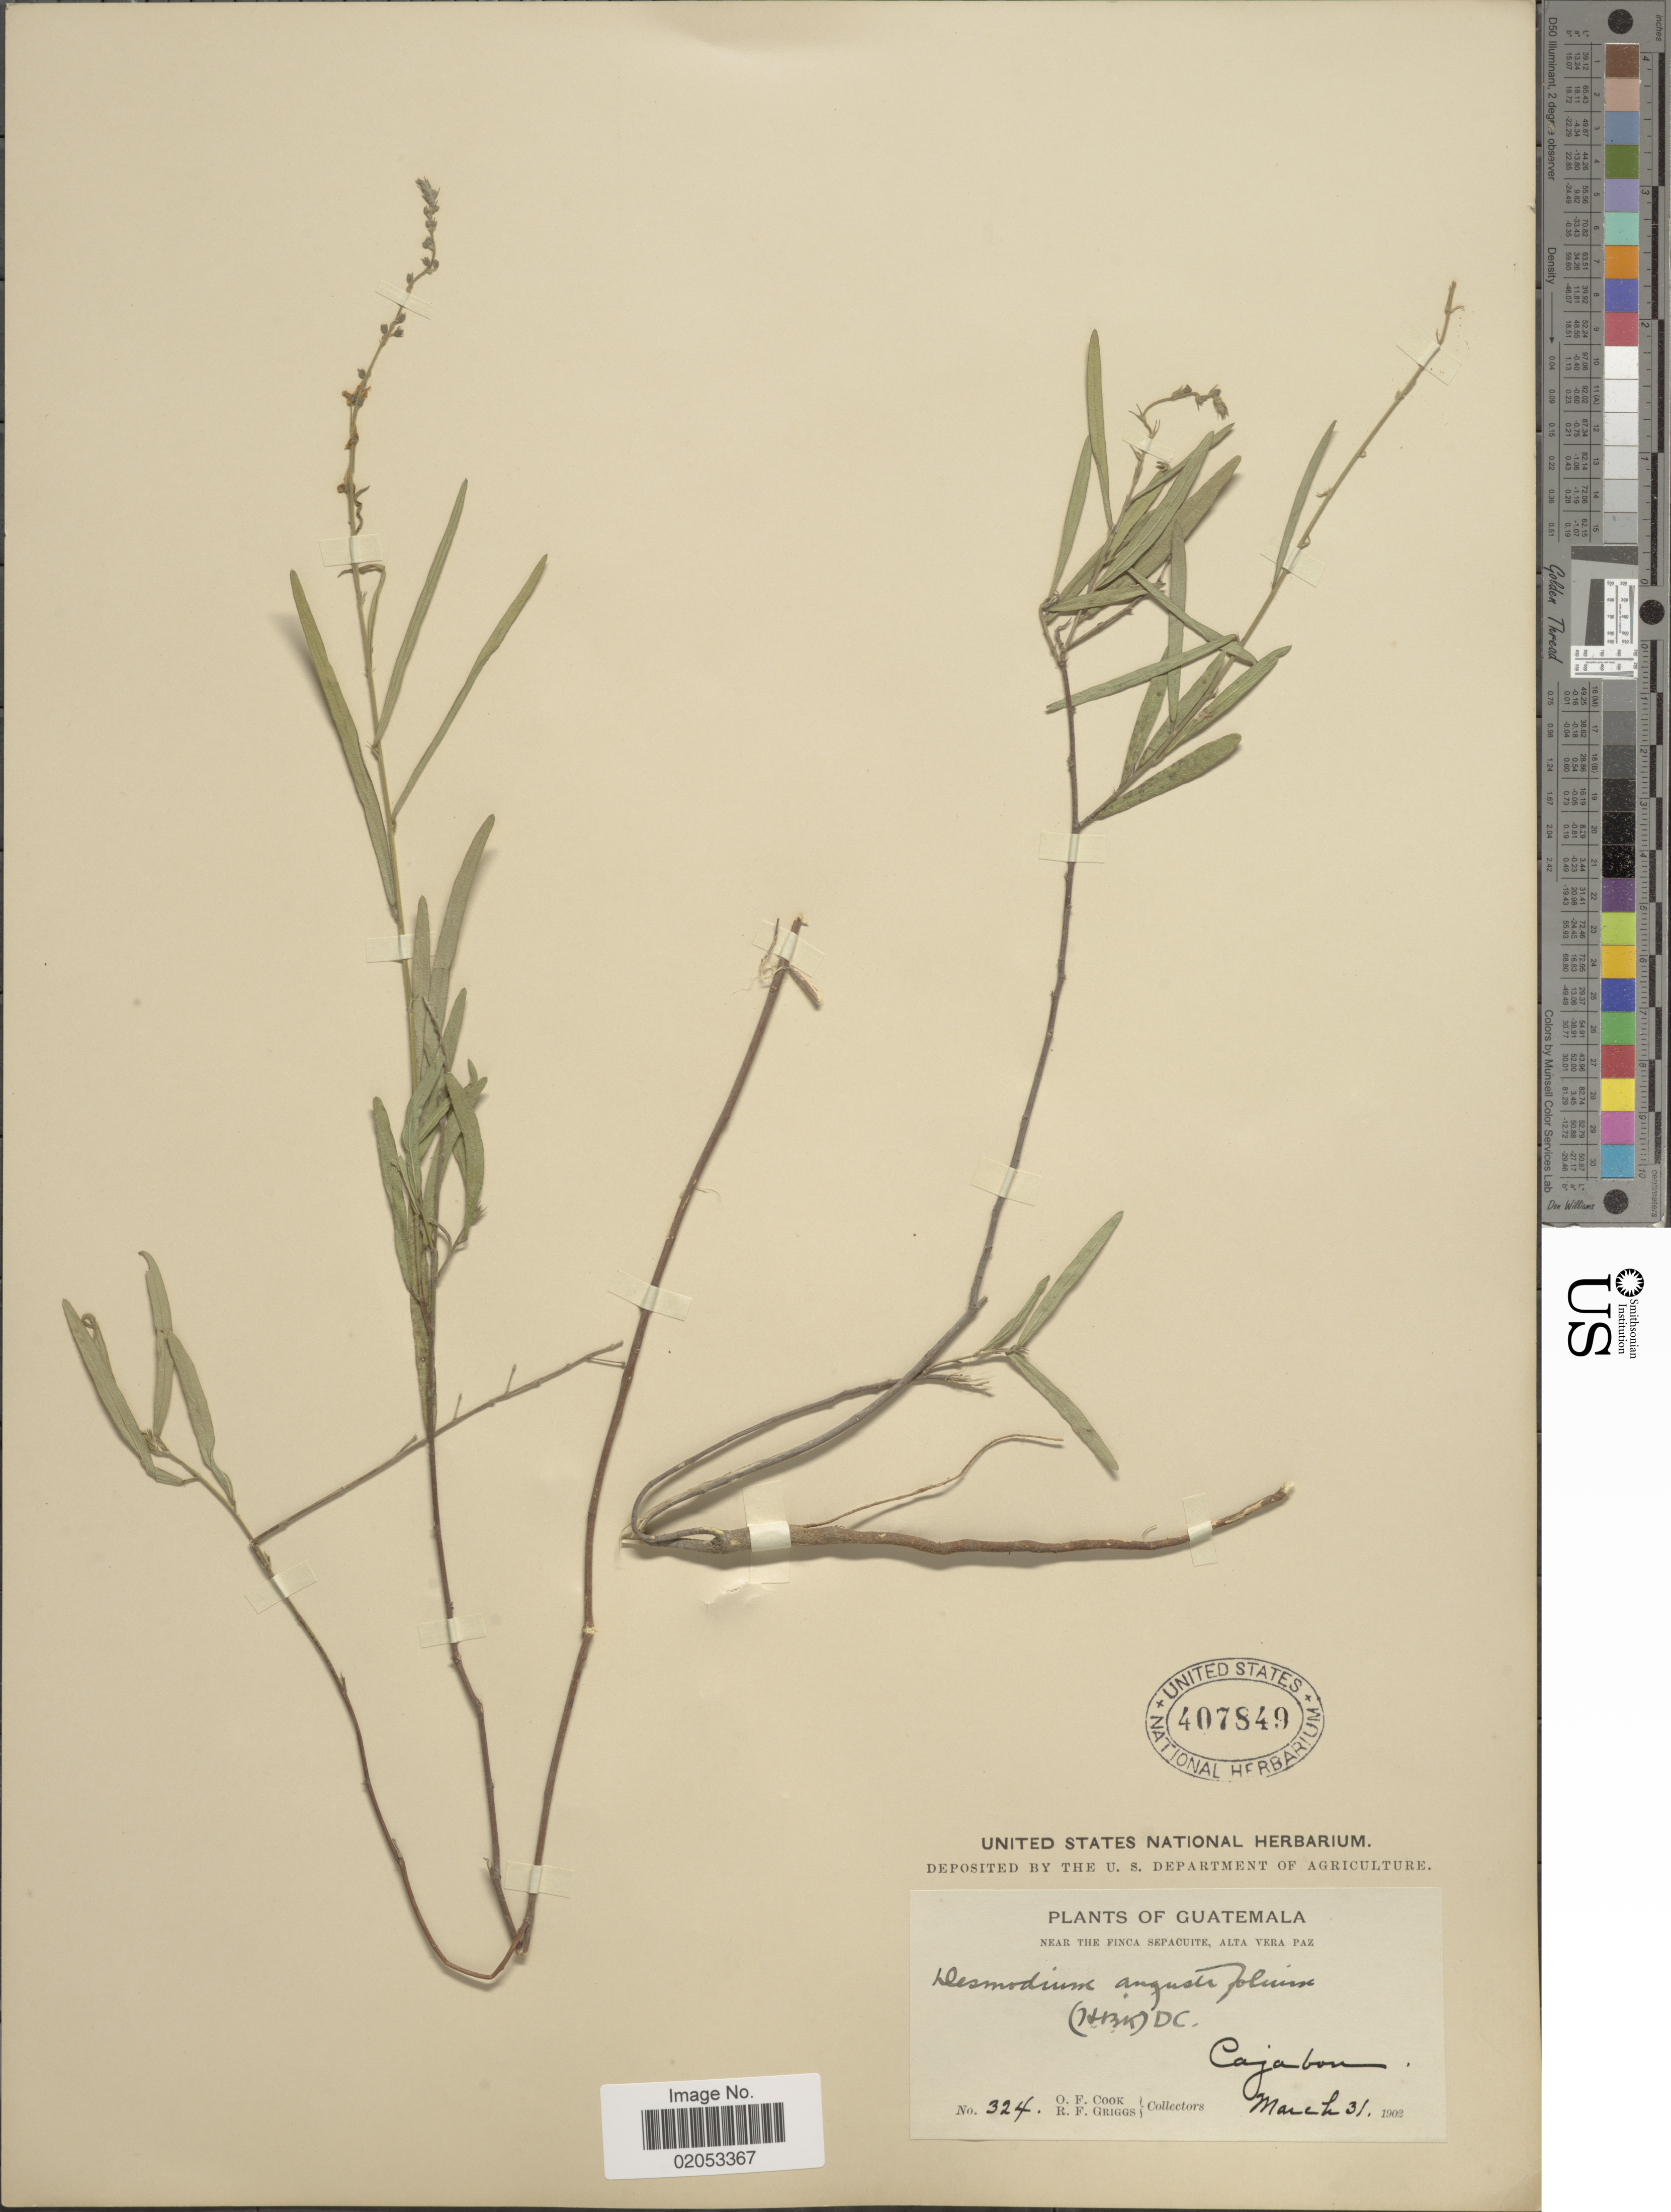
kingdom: Plantae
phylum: Tracheophyta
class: Magnoliopsida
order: Fabales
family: Fabaceae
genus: Desmodium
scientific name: Desmodium angustifolium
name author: (Kunth) DC.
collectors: O. F. Cook & R. F. Griggs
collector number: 324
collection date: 1902-03-31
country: Guatemala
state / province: Alta Verapaz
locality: Near the Finca Sepacuite, Cajabon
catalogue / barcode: US 407849